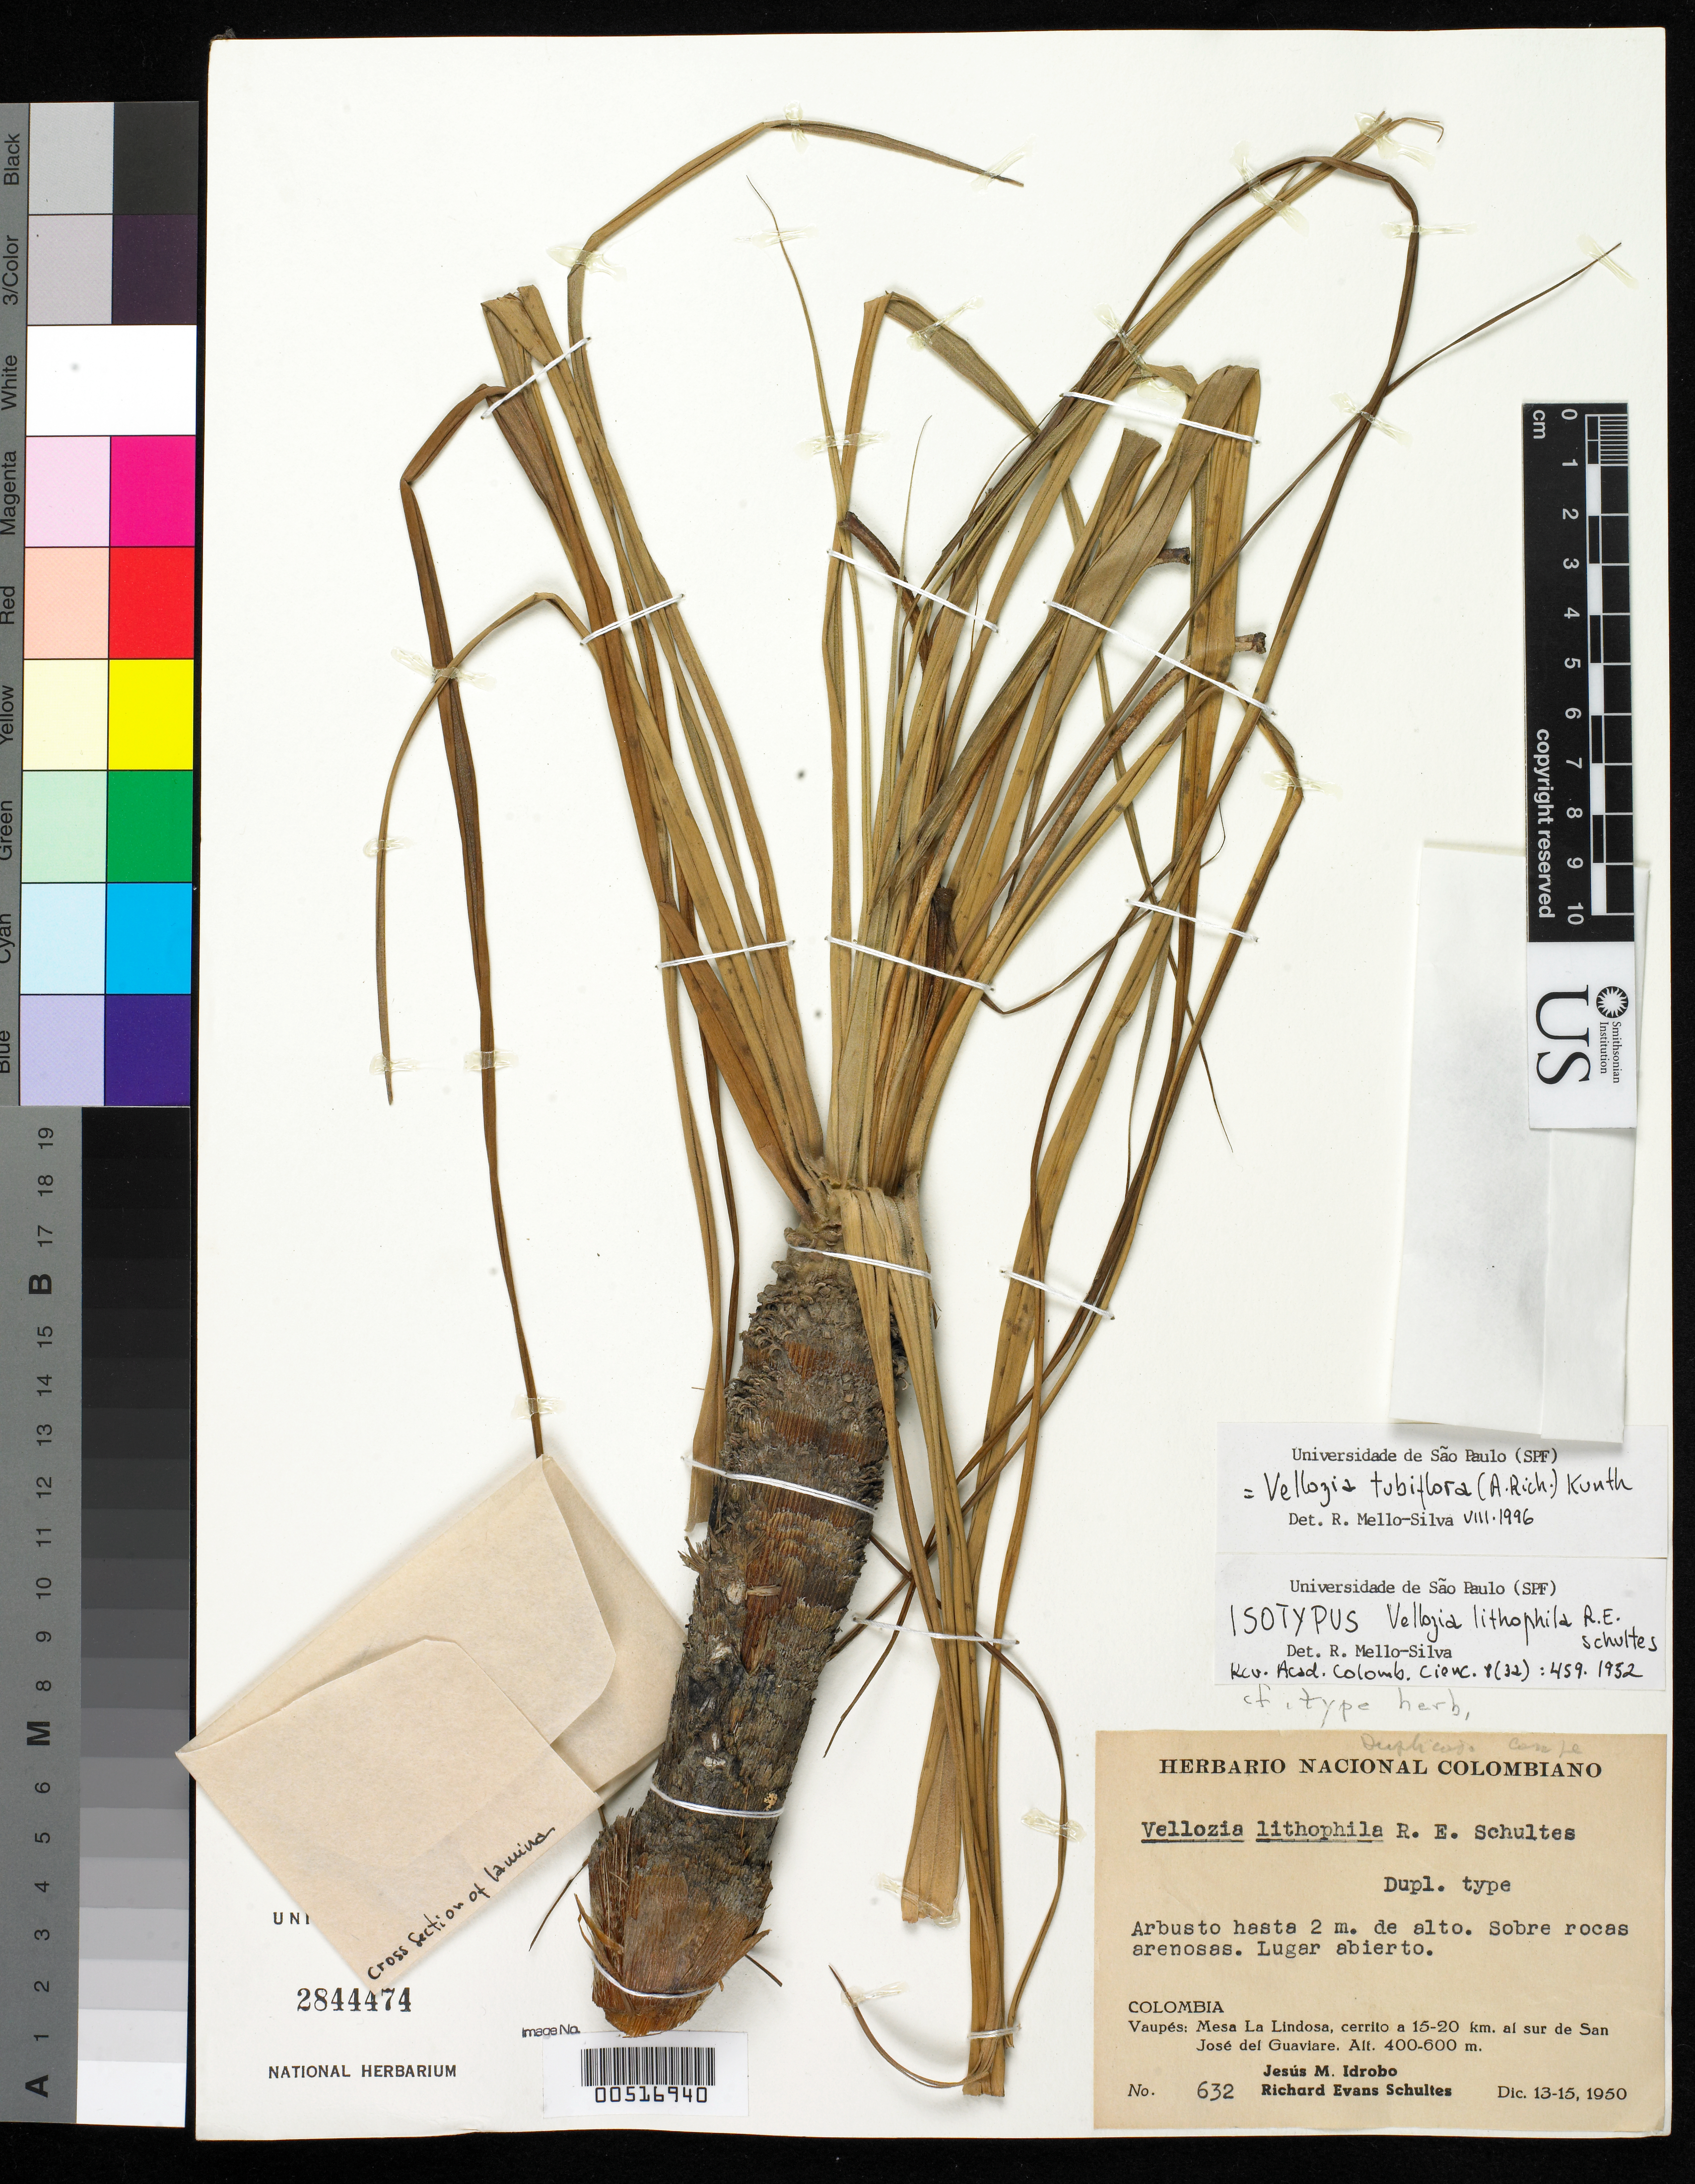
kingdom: Plantae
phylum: Tracheophyta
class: Liliopsida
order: Pandanales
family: Velloziaceae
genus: Vellozia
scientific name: Vellozia lithophila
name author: R.E. Schult.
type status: Isotype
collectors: J. M. Idrobo & R. E. Schultes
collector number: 632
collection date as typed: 13 Dec 1950 to 15 Dec 1950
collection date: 1950-12-13/1950-12-15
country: Colombia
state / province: Vaupés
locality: Mesa La Lindosa, Cerrito a 15-20 km al Sur de San Jose del Guaviare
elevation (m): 400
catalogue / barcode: US 2844474